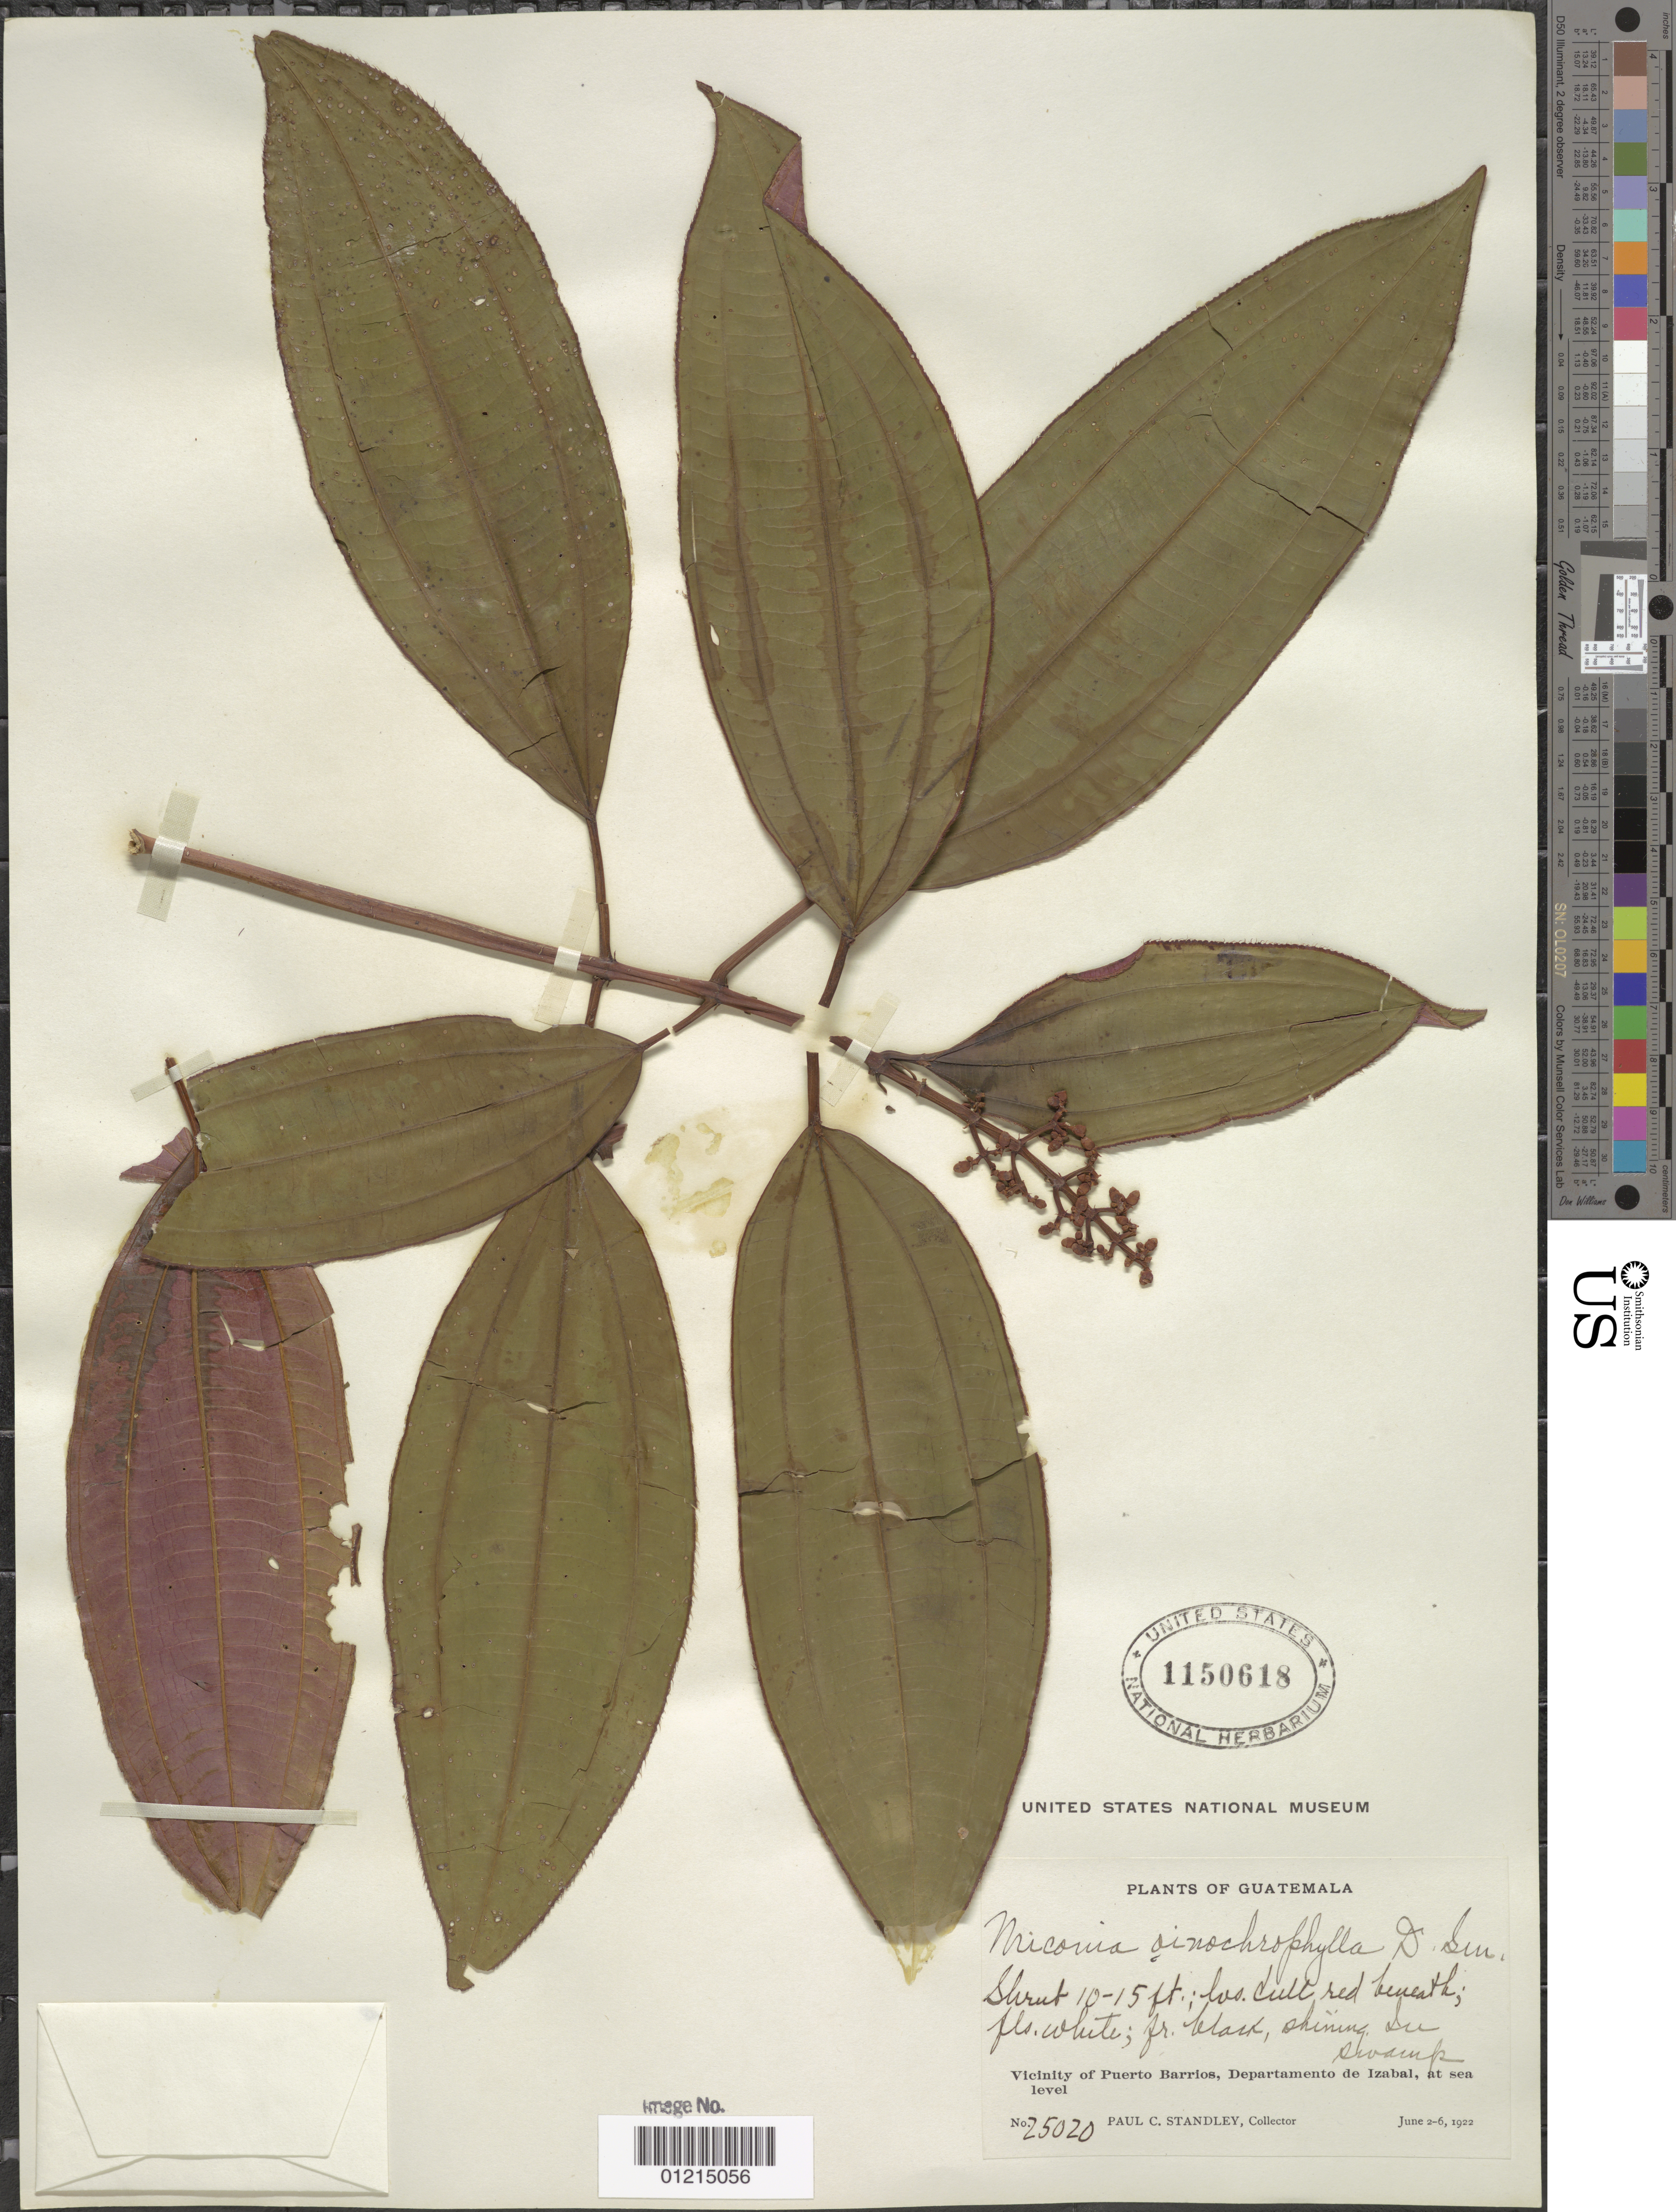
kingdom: Plantae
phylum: Tracheophyta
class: Magnoliopsida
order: Myrtales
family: Melastomataceae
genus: Miconia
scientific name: Miconia oinochrophylla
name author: Donn. Sm.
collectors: P. C. Standley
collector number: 25020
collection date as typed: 02 Jun 1922 to 06 Jun 1922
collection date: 1922-06-02/1922-06-06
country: Guatemala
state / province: Izabal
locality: Vicinity of Puerto Barrios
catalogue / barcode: US 1150618